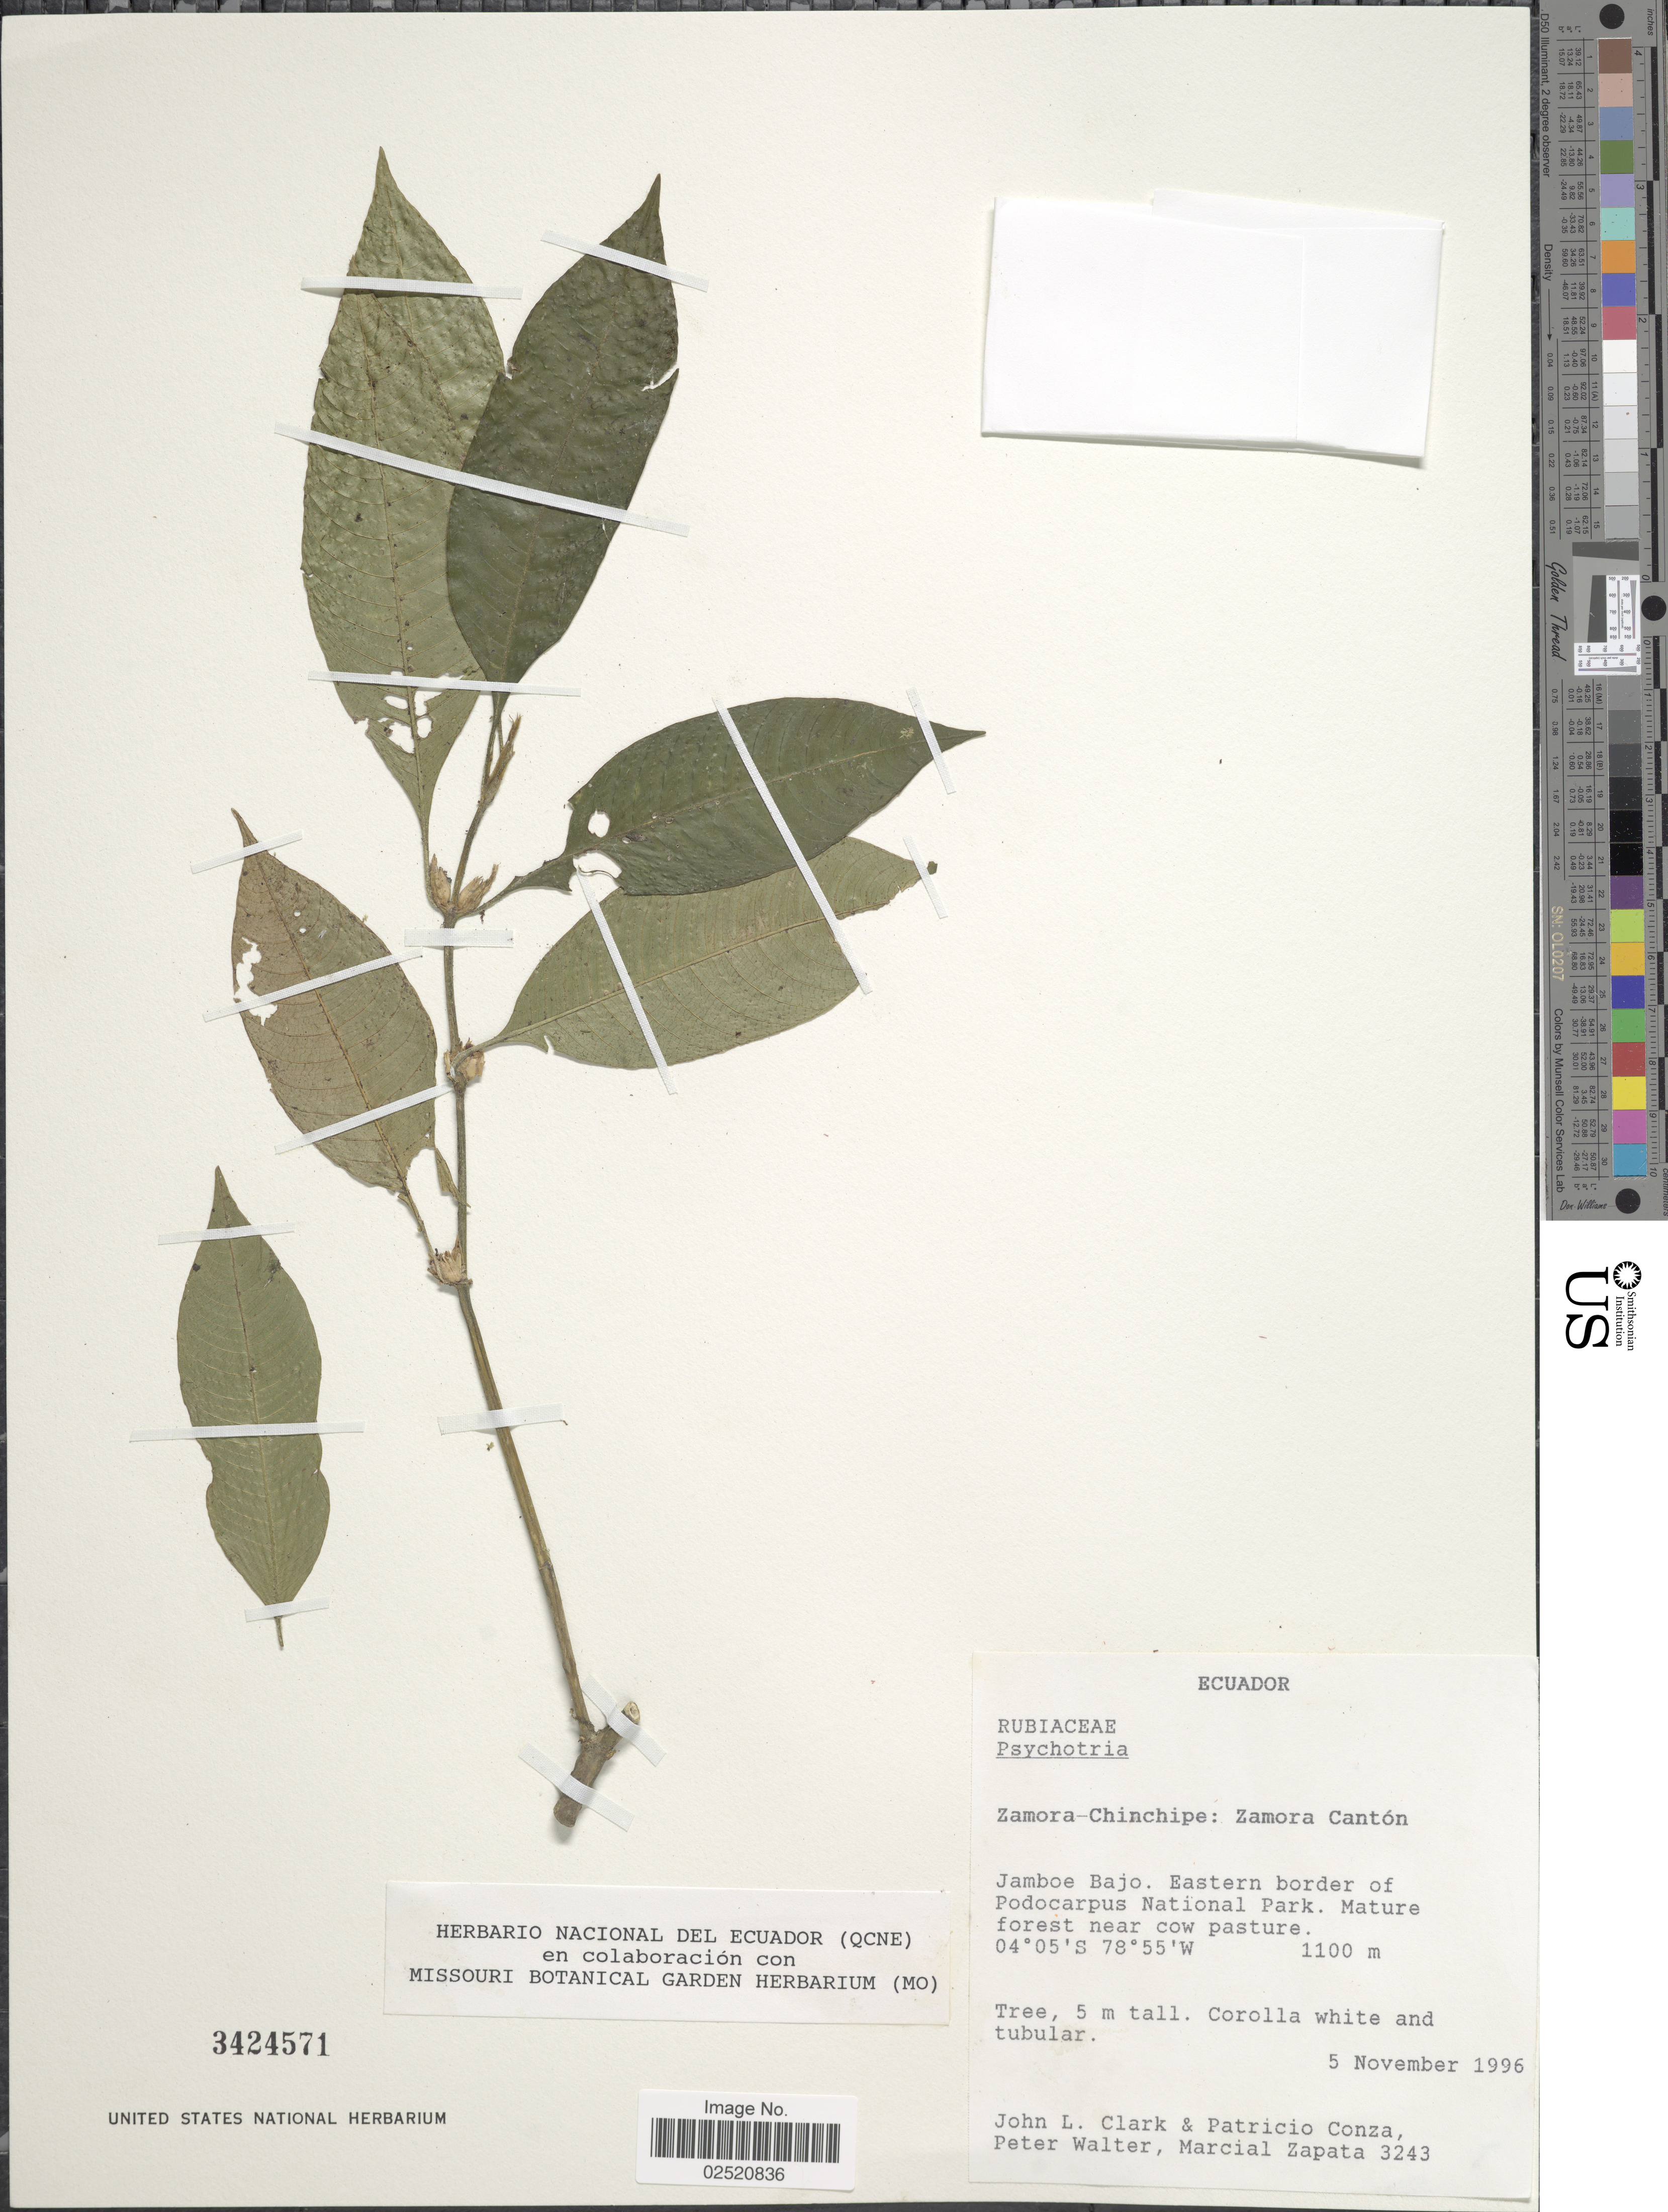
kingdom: Plantae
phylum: Tracheophyta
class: Magnoliopsida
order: Gentianales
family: Rubiaceae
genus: Psychotria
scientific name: Psychotria sp.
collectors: J. L. Clark, P. Conza, P. Walter & M. Zapata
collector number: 3243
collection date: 1996-11-05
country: Ecuador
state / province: Zamora-Chinchipe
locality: Zamora Canton, Jamboe Bajo, Eastern border of Podocarpus National Park, mature forest near cow pasture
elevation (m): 1100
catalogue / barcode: US 3424571